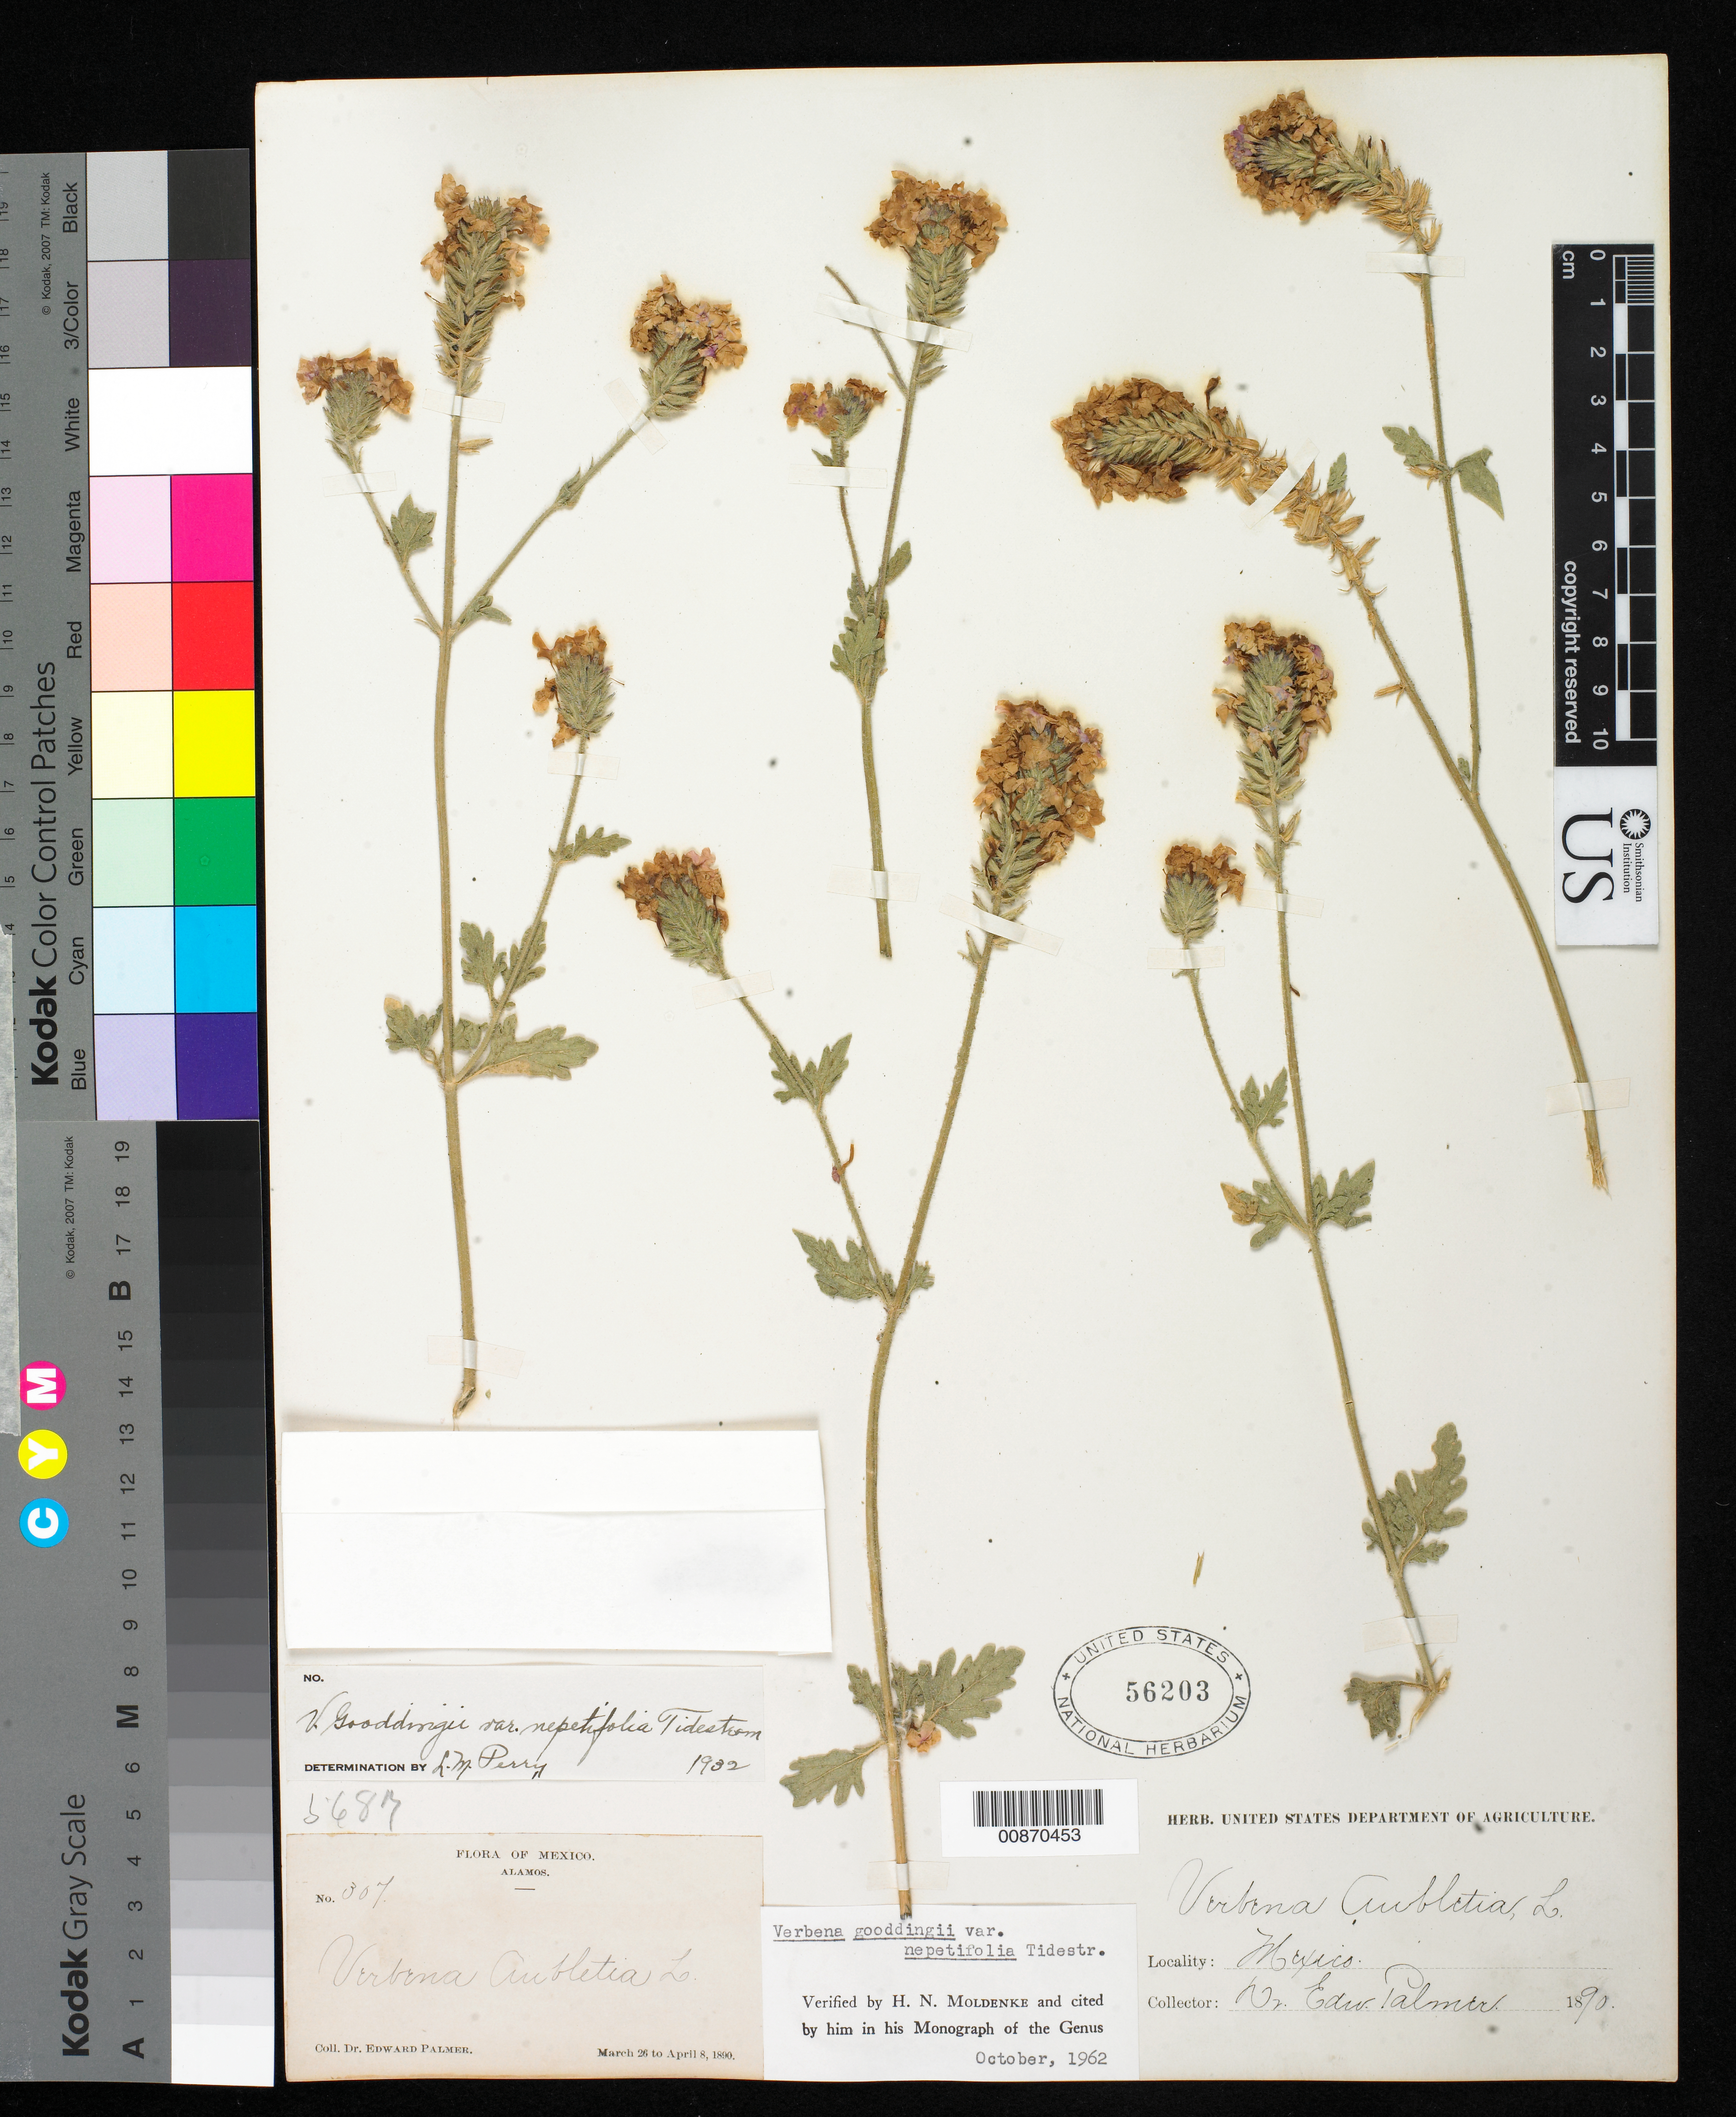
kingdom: Plantae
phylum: Tracheophyta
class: Magnoliopsida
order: Lamiales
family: Verbenaceae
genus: Verbena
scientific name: Verbena gooddingii var. nepetifolia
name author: Tidestr.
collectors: E. Palmer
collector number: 307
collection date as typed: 26 Mar 1890 to 08 Apr 1890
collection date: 1890-03-26/1890-04-08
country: Mexico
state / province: Sonora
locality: Alamos, Sonora.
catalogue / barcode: US 56203